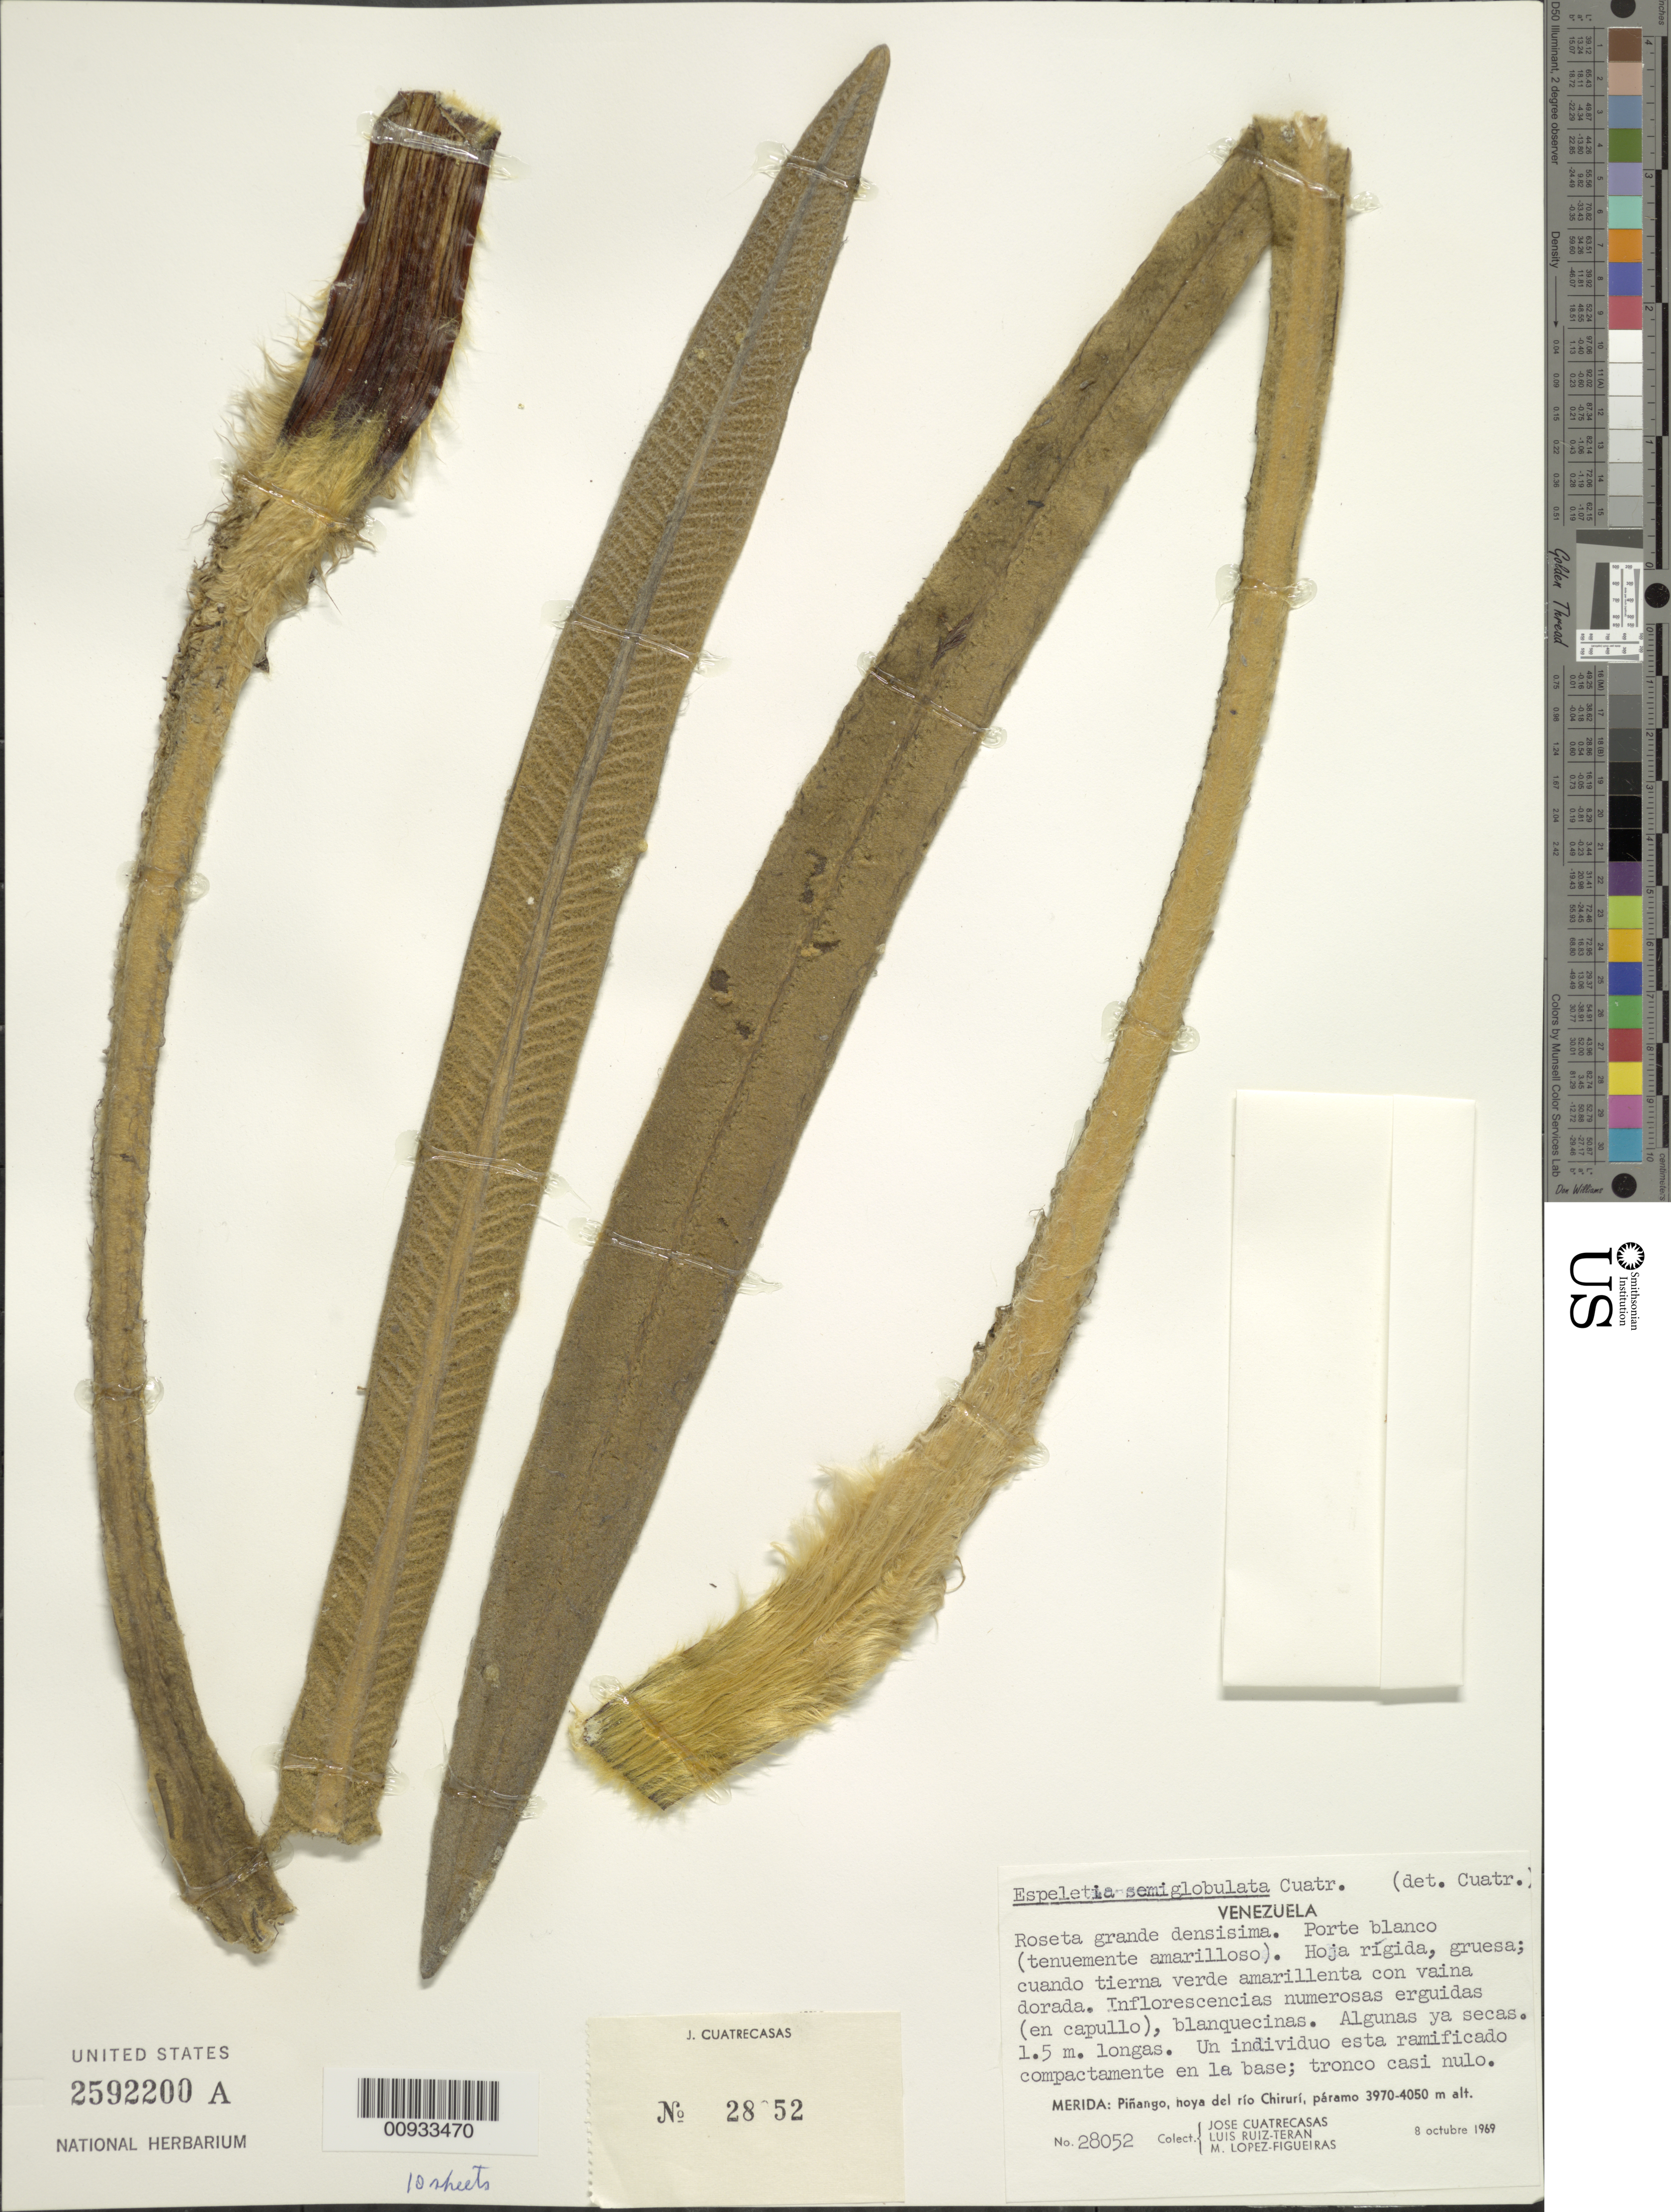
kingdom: Plantae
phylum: Tracheophyta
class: Magnoliopsida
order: Asterales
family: Asteraceae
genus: Espeletia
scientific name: Espeletia semiglobulata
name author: Cuatrec.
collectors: J. Cuatrecasas, L. Teran & M. López Figueiras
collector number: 28052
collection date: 1969-10-08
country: Venezuela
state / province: Mérida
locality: Pinango, hoya del rio Chiruri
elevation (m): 3970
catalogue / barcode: US 2592200A